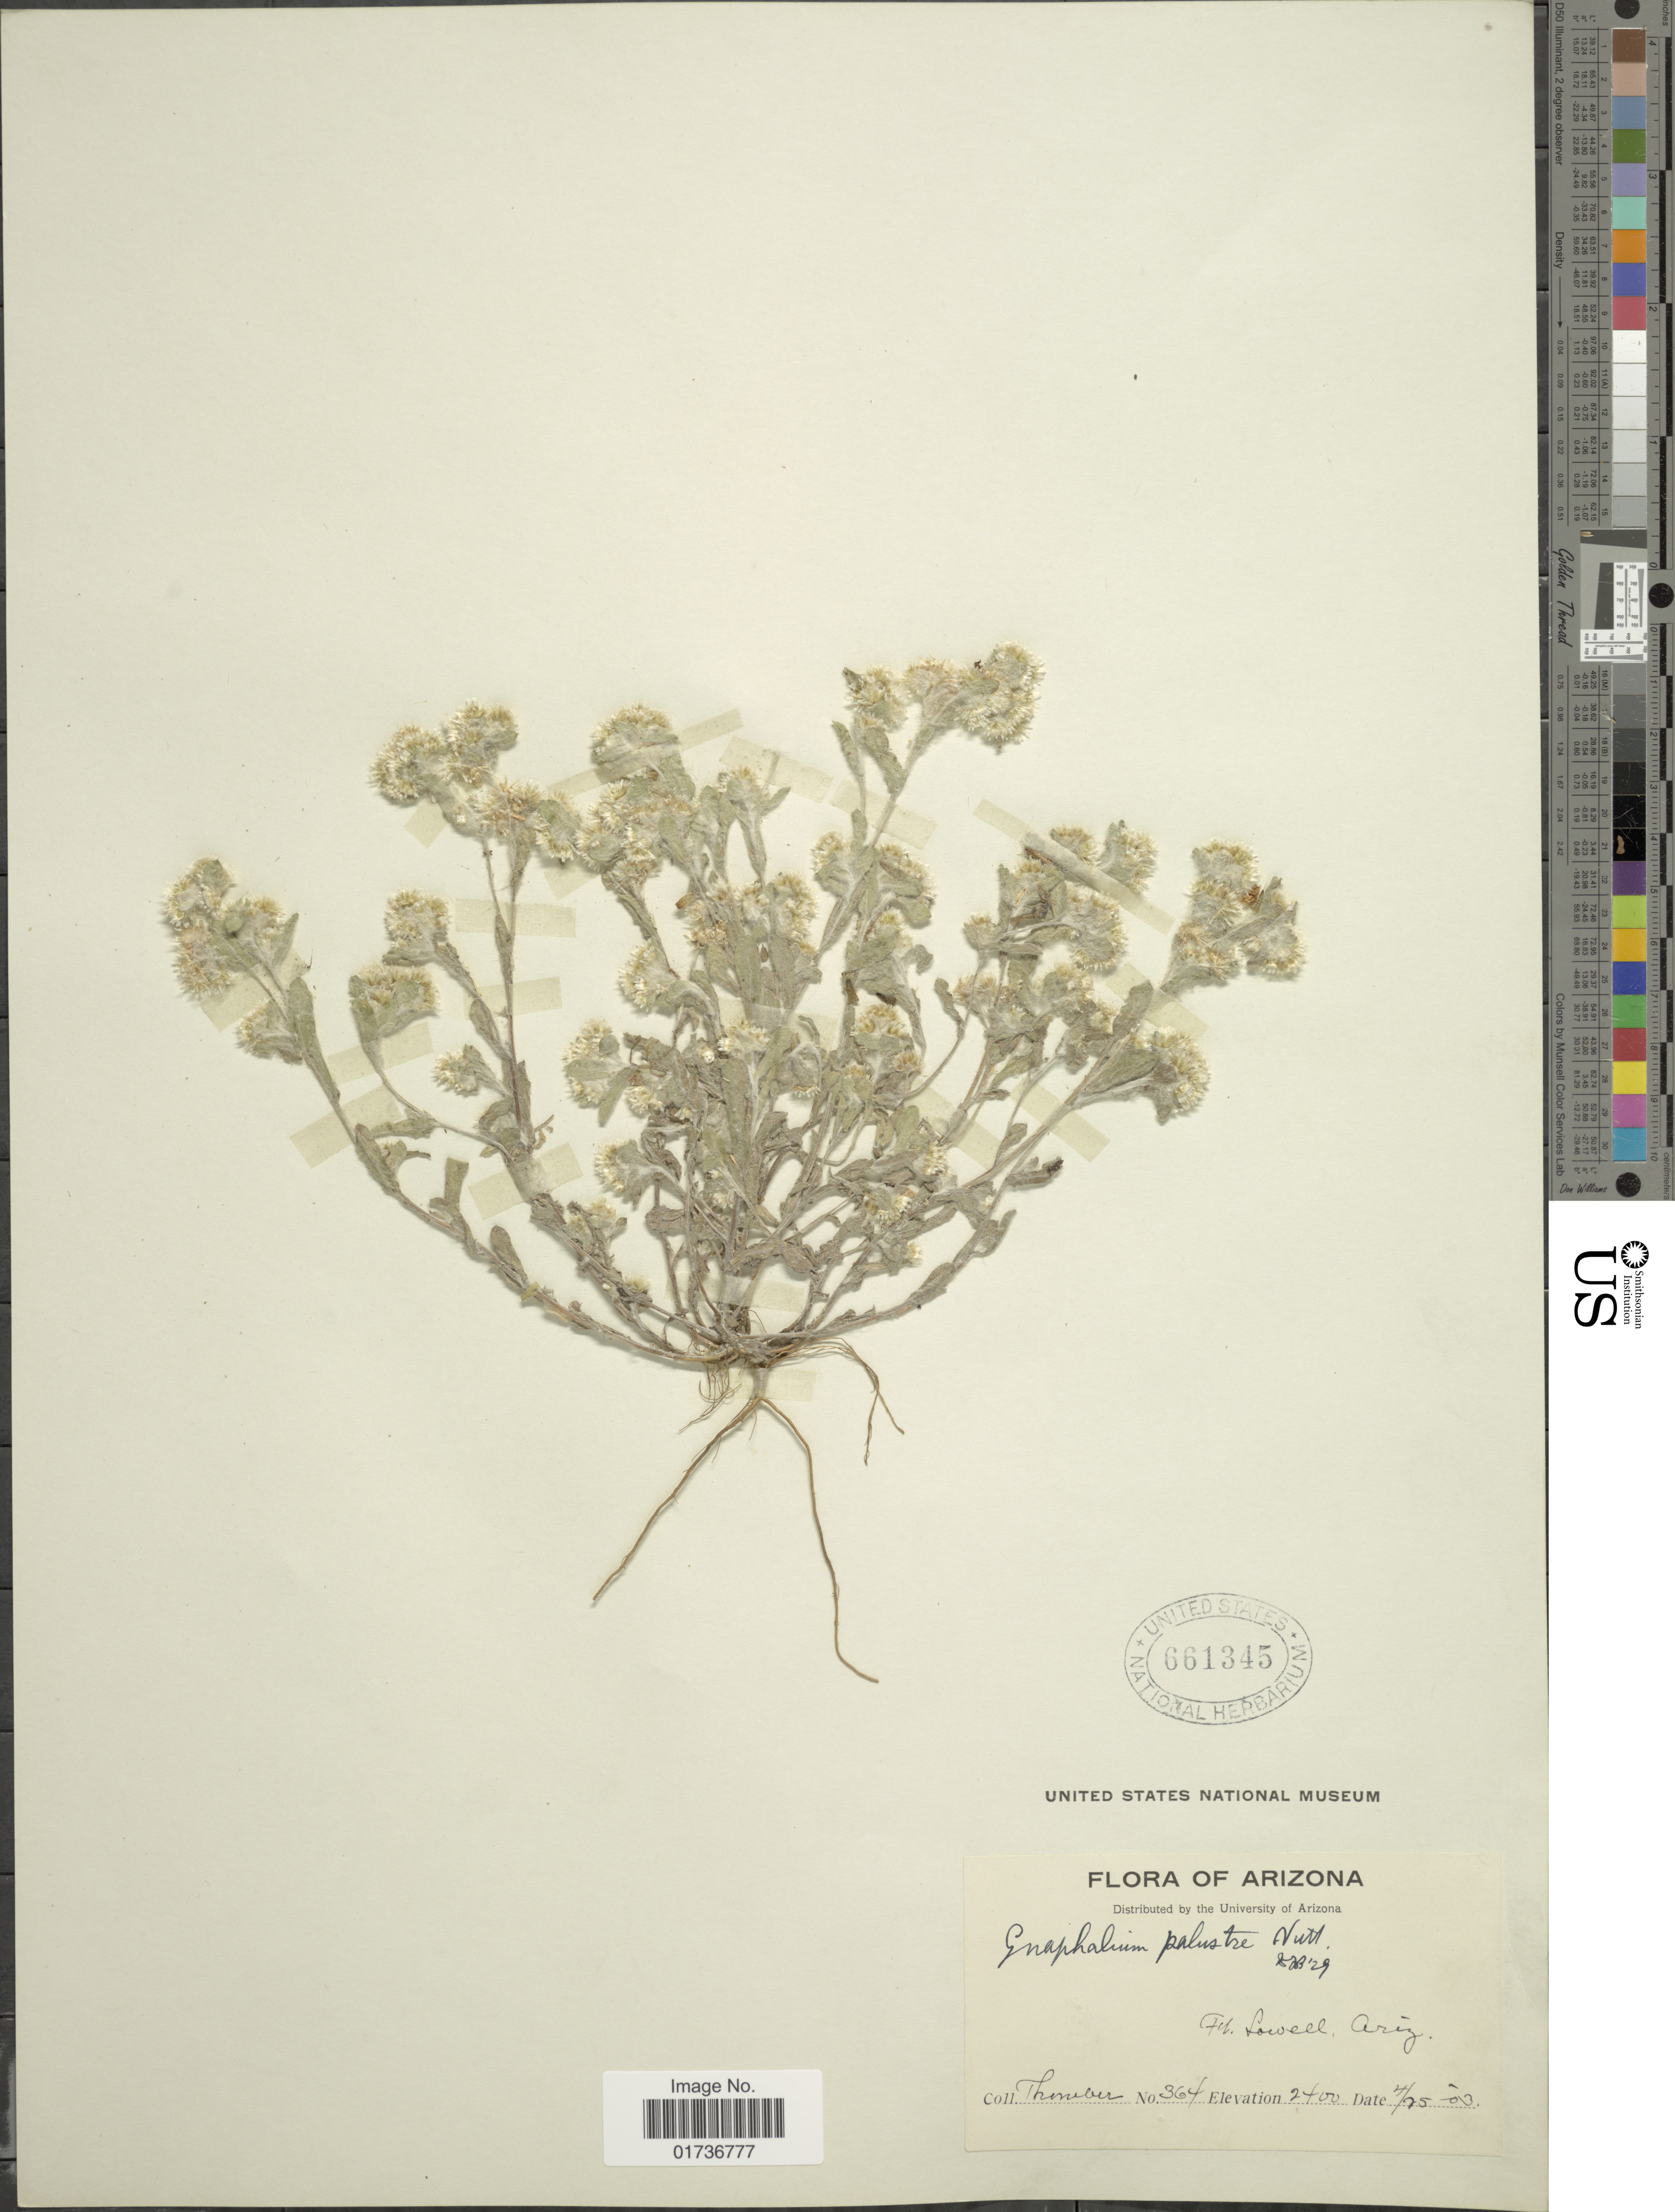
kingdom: Plantae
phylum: Tracheophyta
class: Magnoliopsida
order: Asterales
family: Asteraceae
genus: Gnaphalium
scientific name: Gnaphalium palustre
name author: Nutt.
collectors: J. Thornber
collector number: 364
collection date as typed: Transcribed d/m/y: 25/4/3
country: United States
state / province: Arizona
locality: Fl Lowell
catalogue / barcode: US 661345